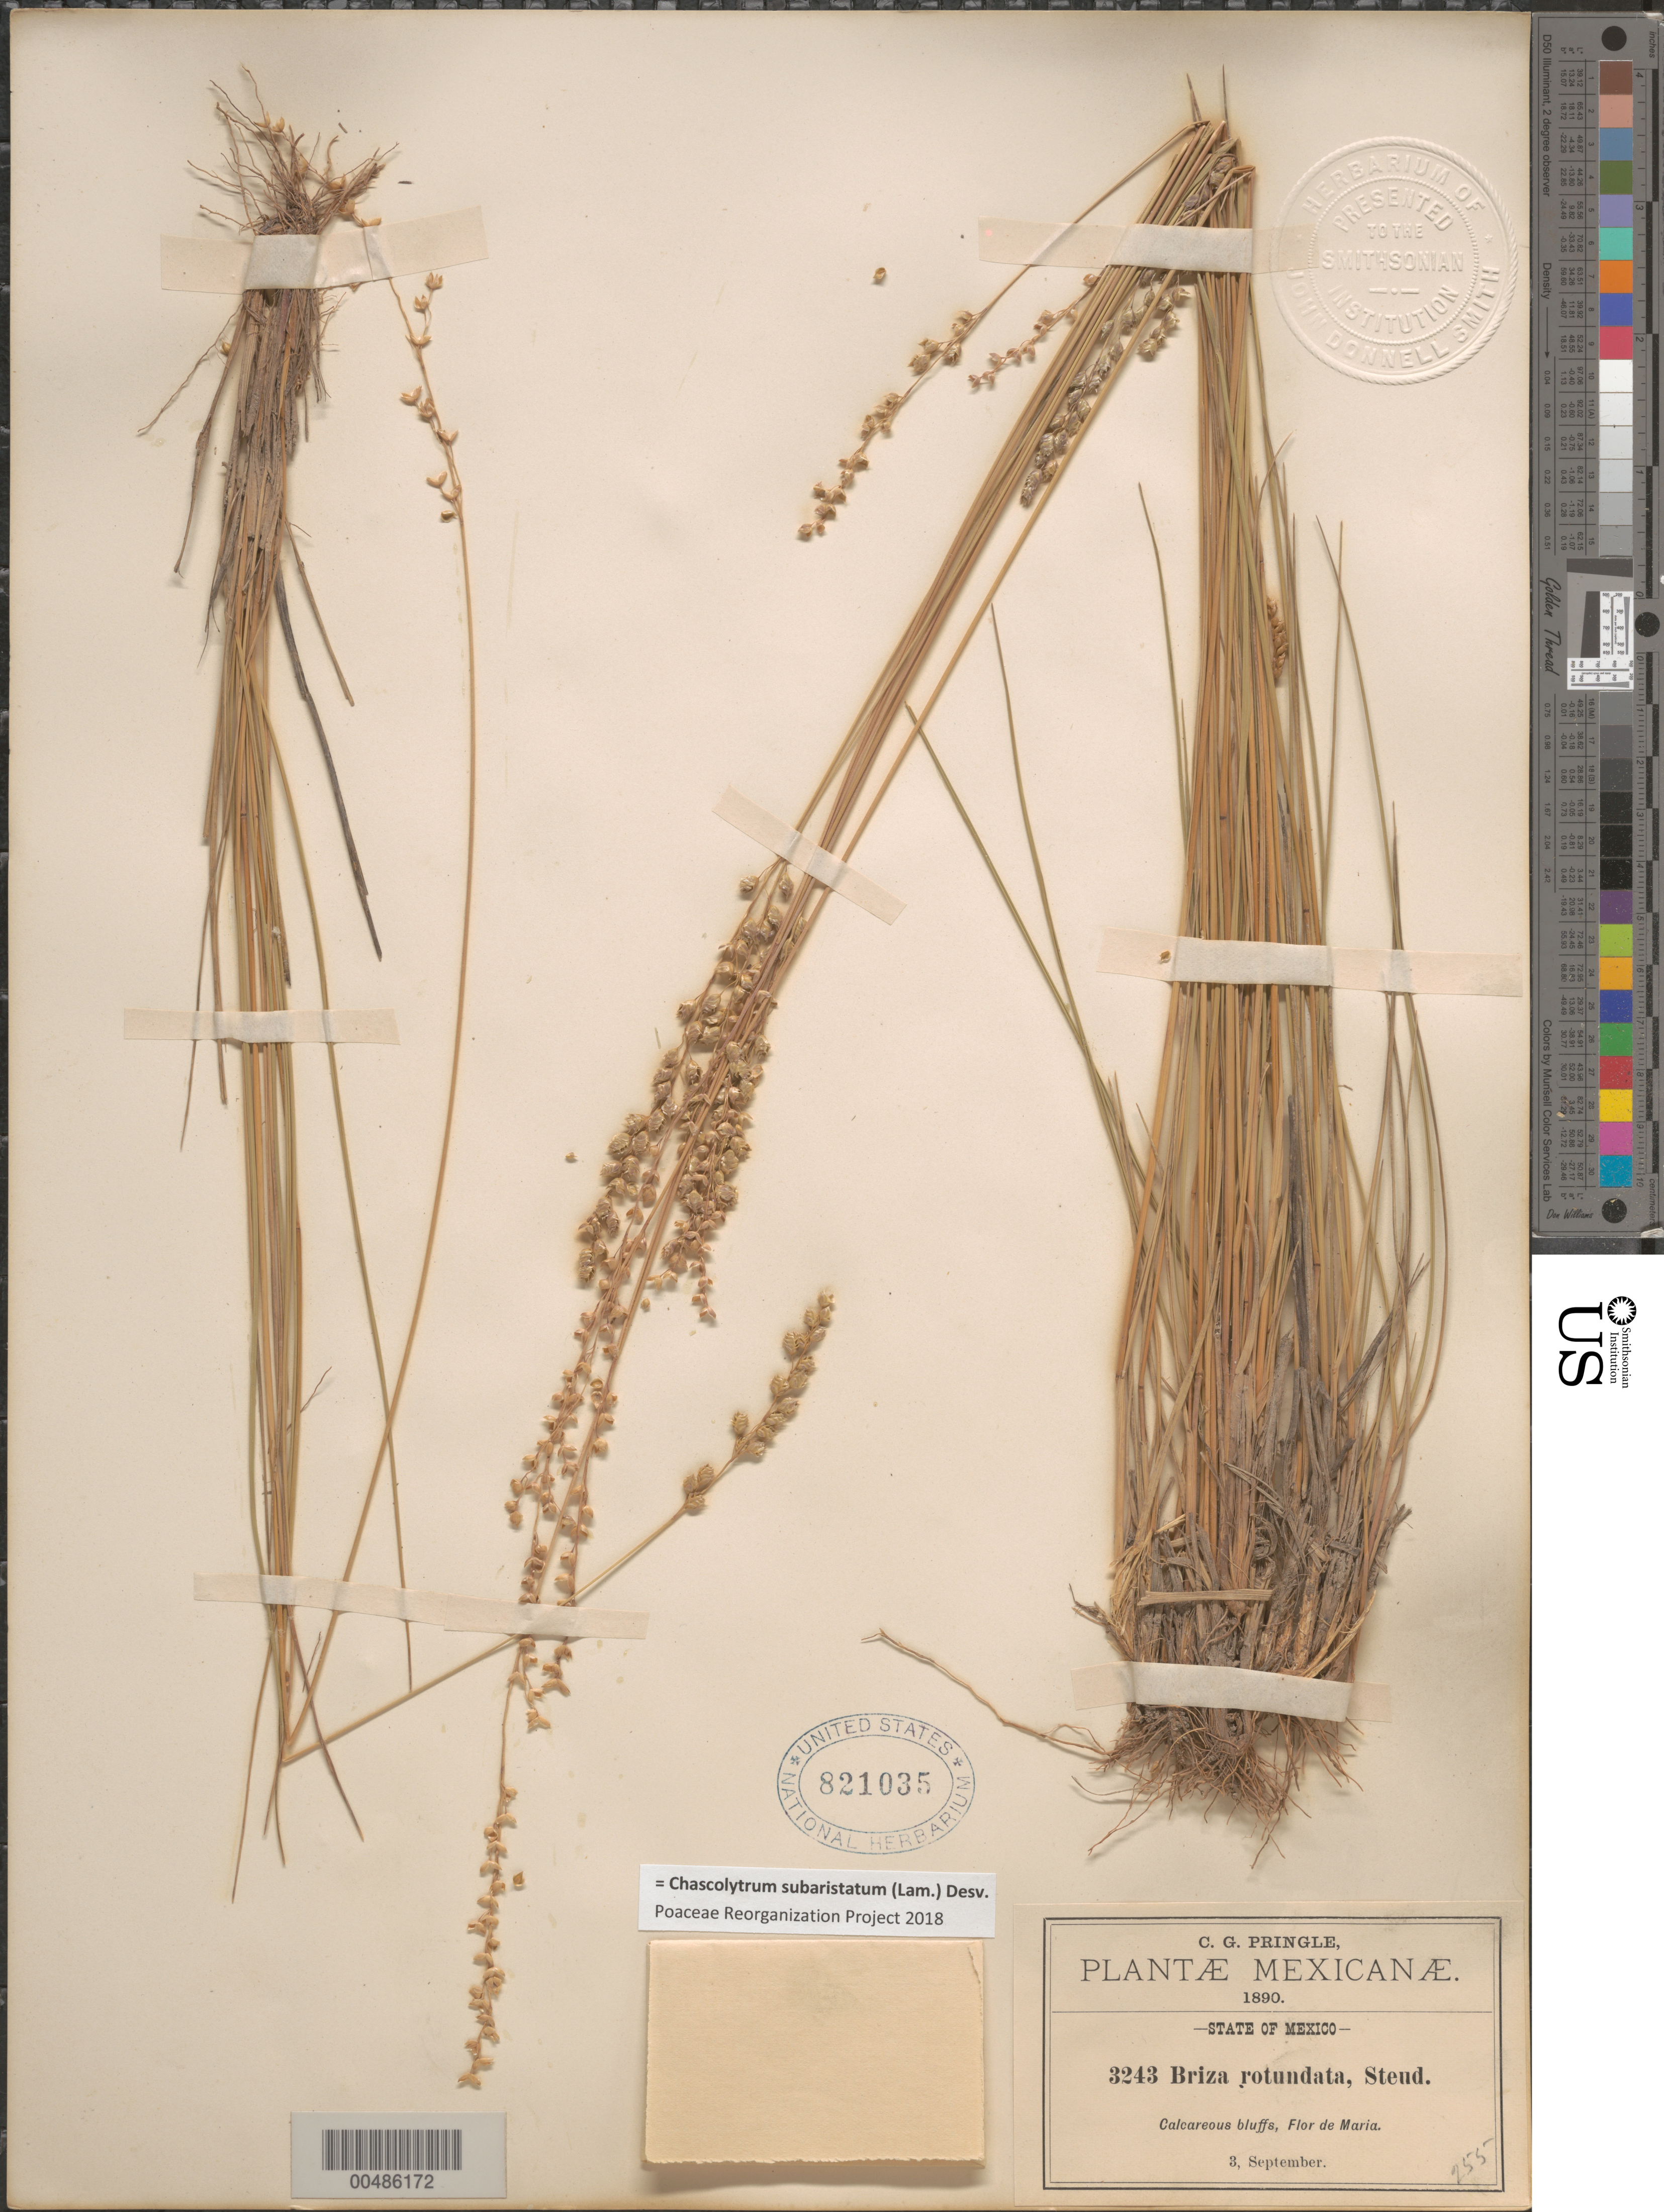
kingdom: Plantae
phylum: Tracheophyta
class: Liliopsida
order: Poales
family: Poaceae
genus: Chascolytrum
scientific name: Chascolytrum subaristatum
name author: (Lam.) Desv.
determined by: Poaceae Reorganization Project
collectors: C. G. Pringle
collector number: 3243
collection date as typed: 3 Sep 1890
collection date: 1890-09-03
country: Mexico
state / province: México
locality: Flor de Maria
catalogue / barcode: US 821035